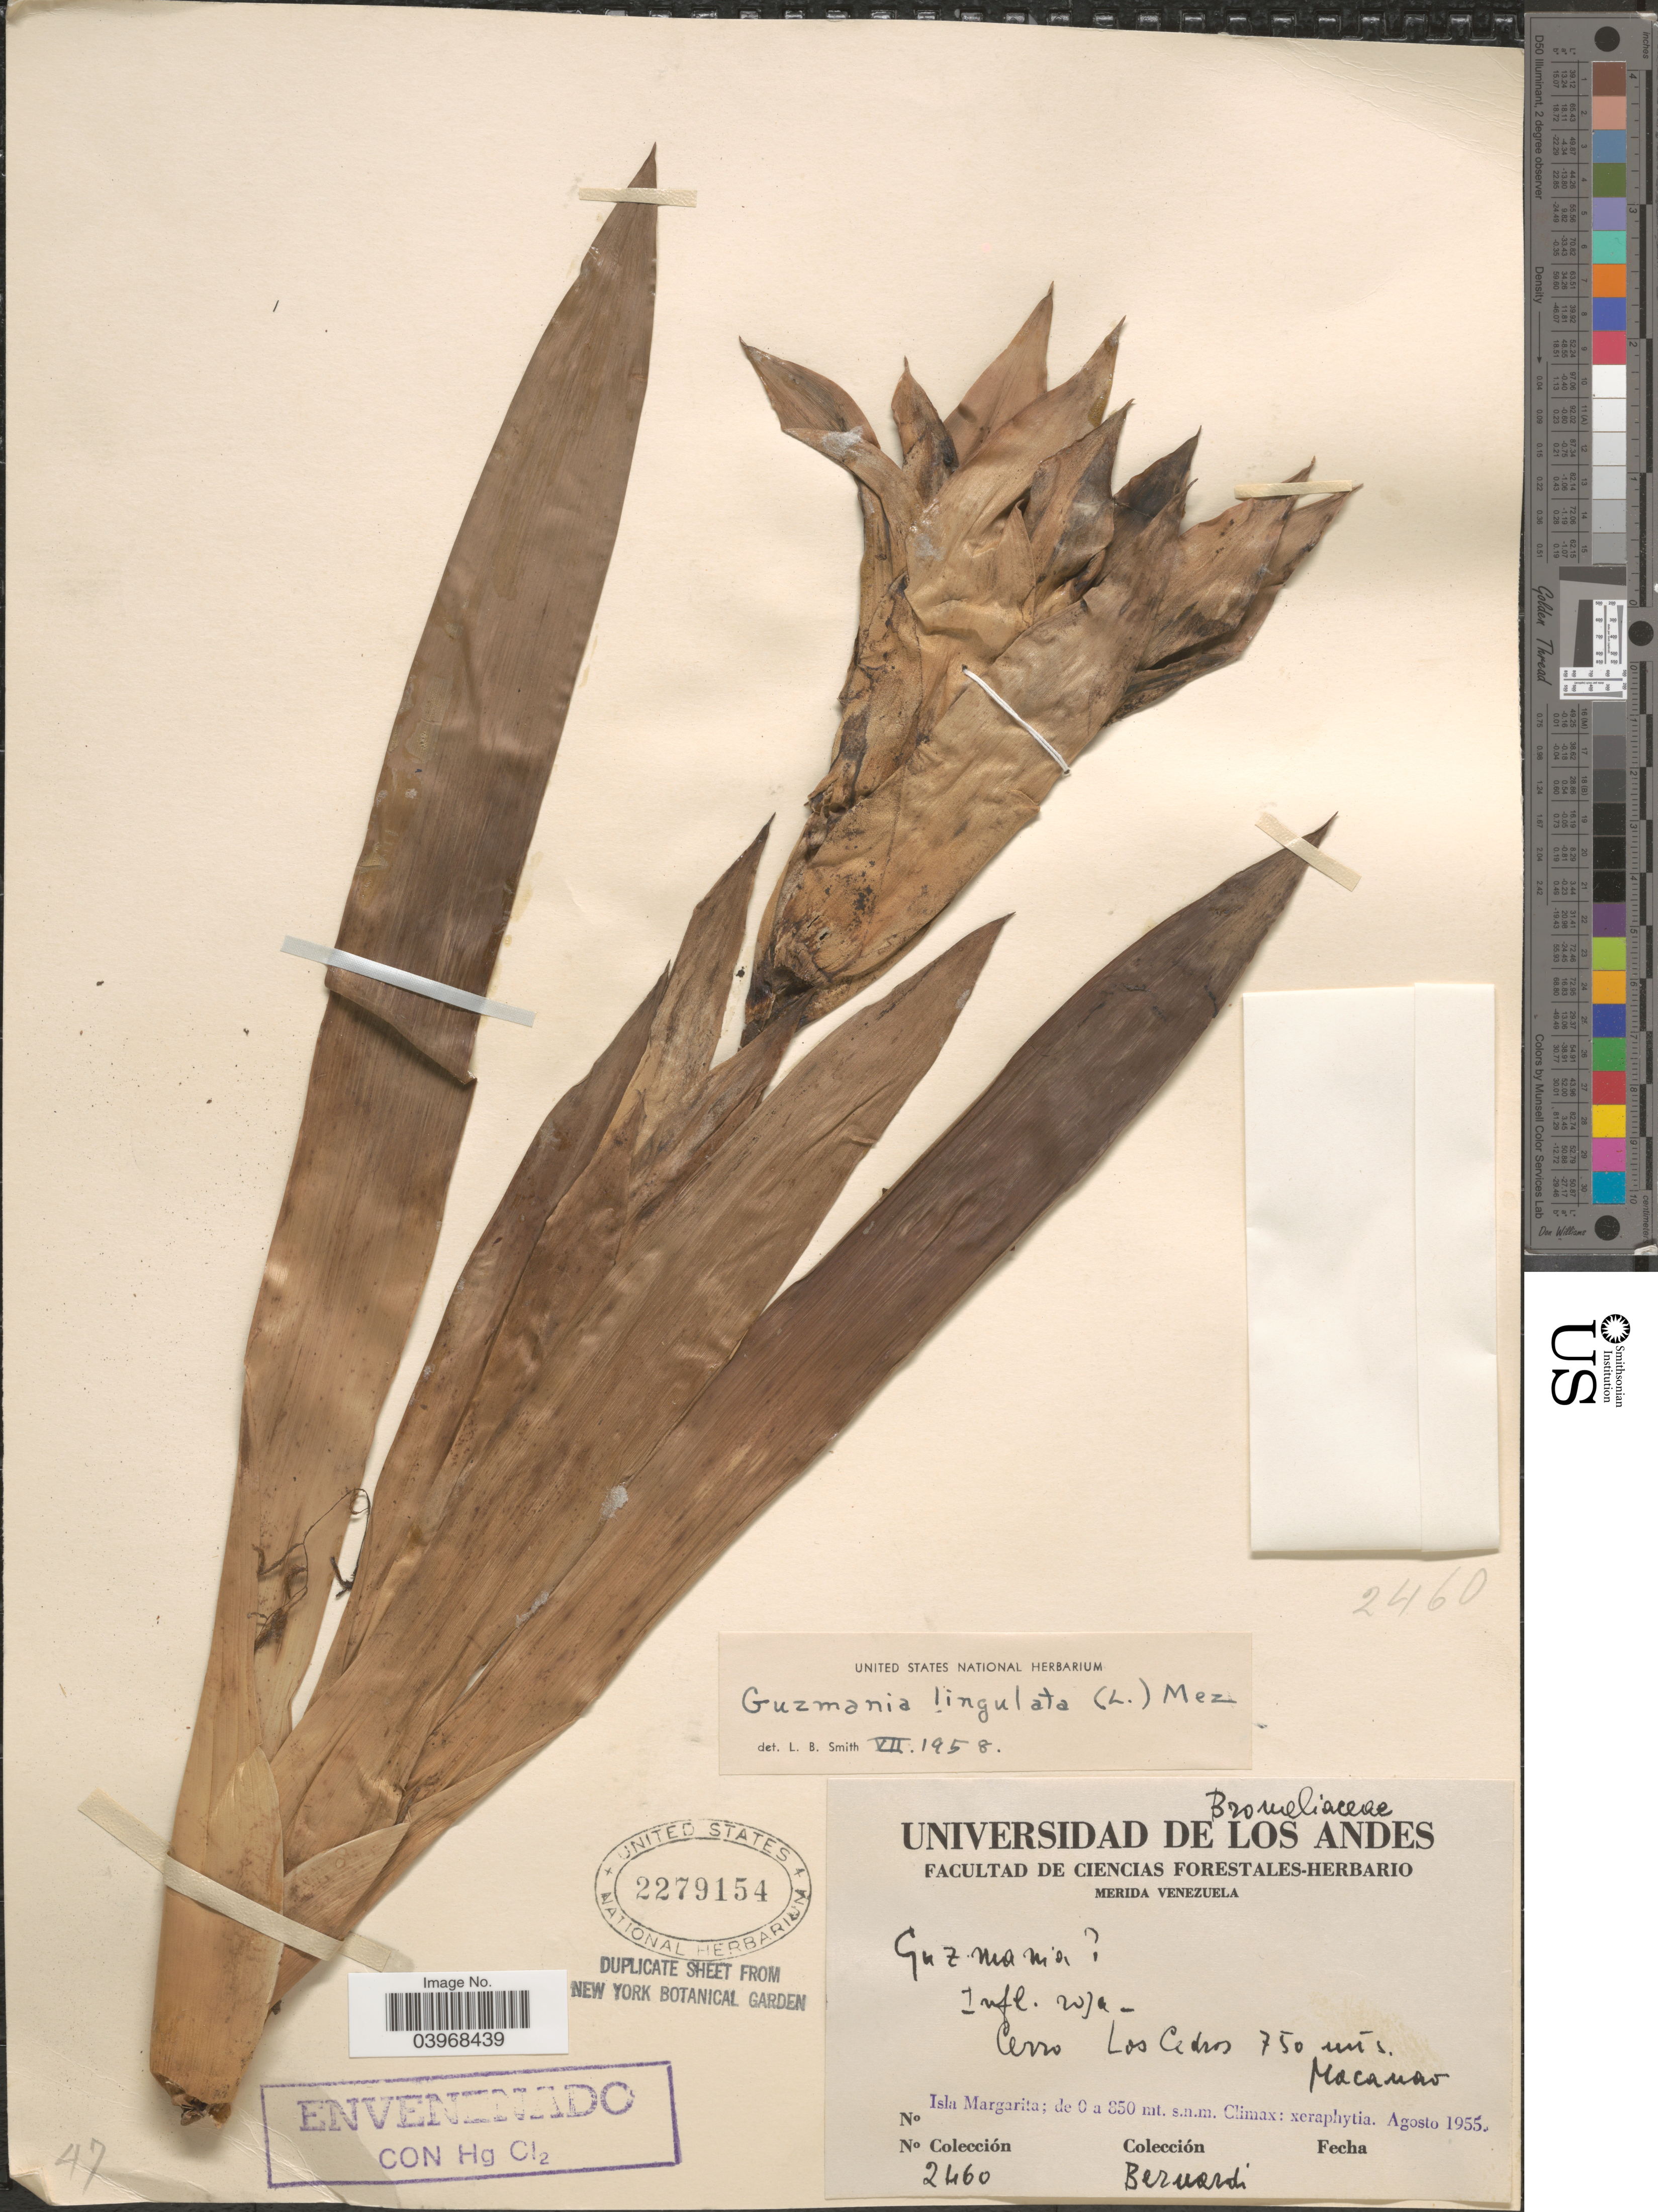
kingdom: Plantae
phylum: Tracheophyta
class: Liliopsida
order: Poales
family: Bromeliaceae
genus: Guzmania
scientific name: Guzmania lingulata var. lingulata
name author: (L.) Mez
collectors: Bernardi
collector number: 2460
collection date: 1955-08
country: Venezuela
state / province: Nueva Esparta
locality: Cerro Los Cedros. Macanao. Isla Margarita.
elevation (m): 750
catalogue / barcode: US 2279154